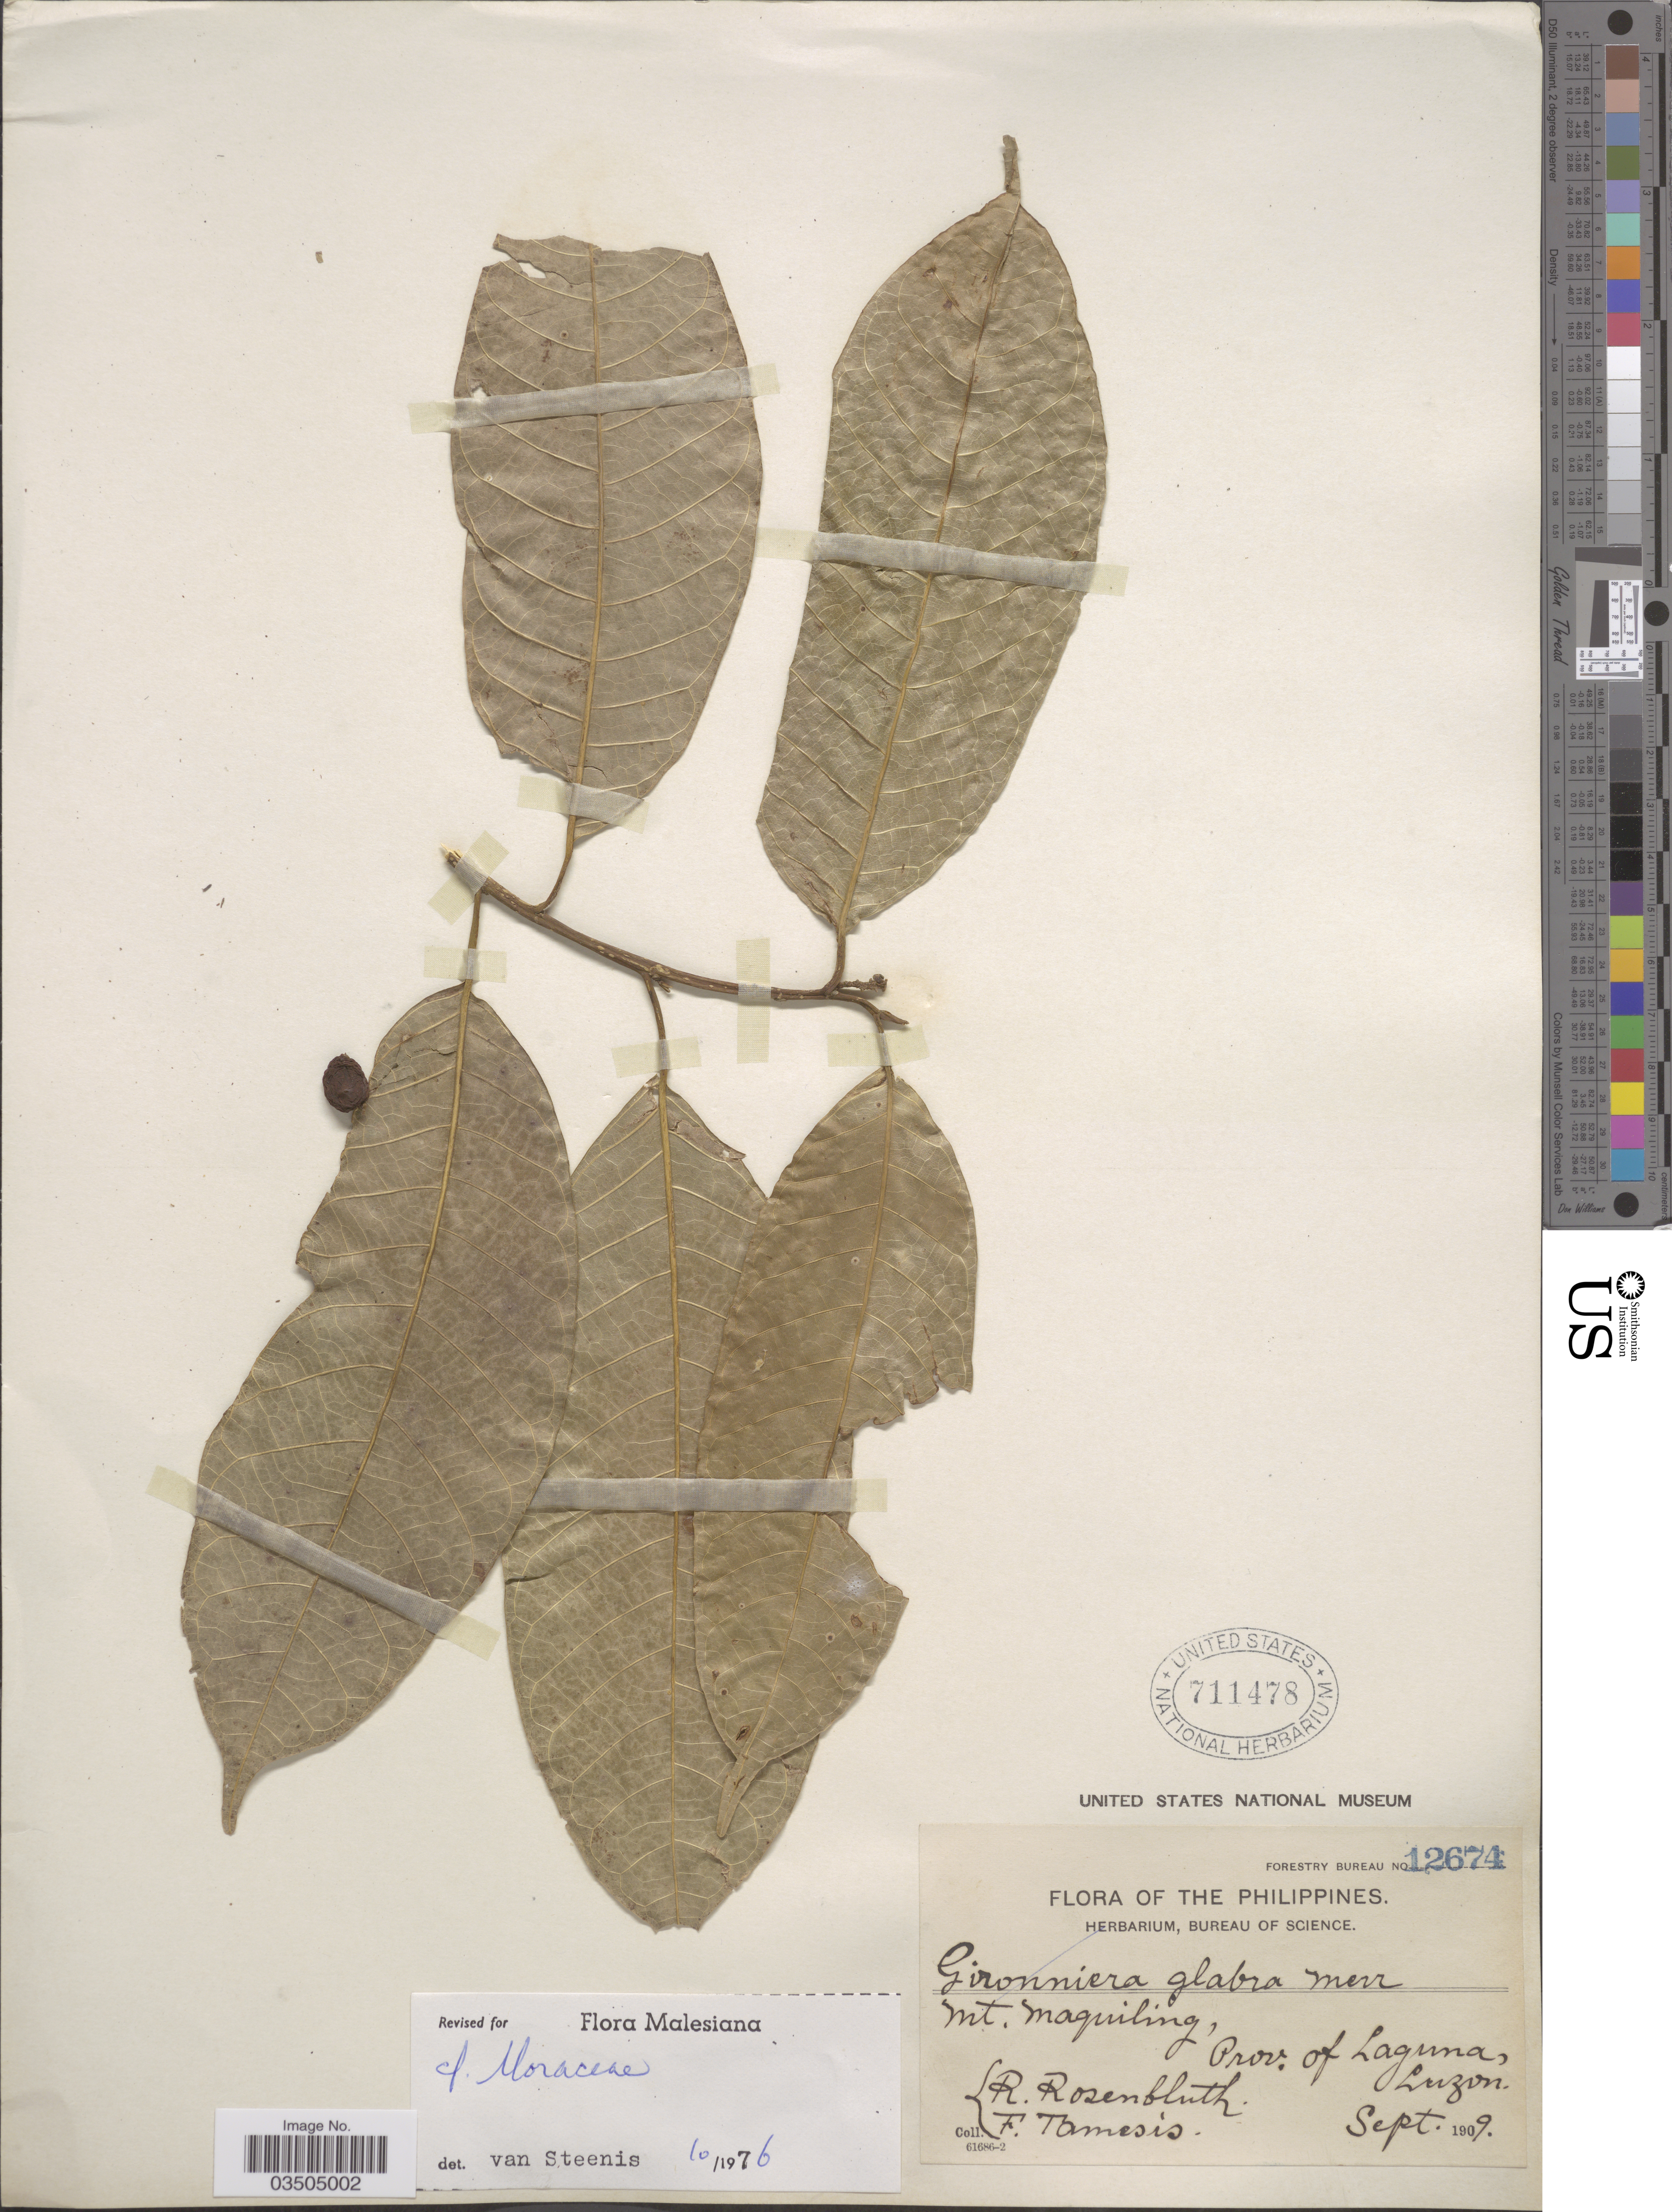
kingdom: Plantae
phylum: Tracheophyta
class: Magnoliopsida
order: Proteales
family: Proteaceae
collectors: R. Rosenbluth & F. Tamesis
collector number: Forestry Bureau 12674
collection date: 1909-09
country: Philippines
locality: Mt. Maquiling, Prov. of Laguna, Luzon.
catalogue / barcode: US 711478